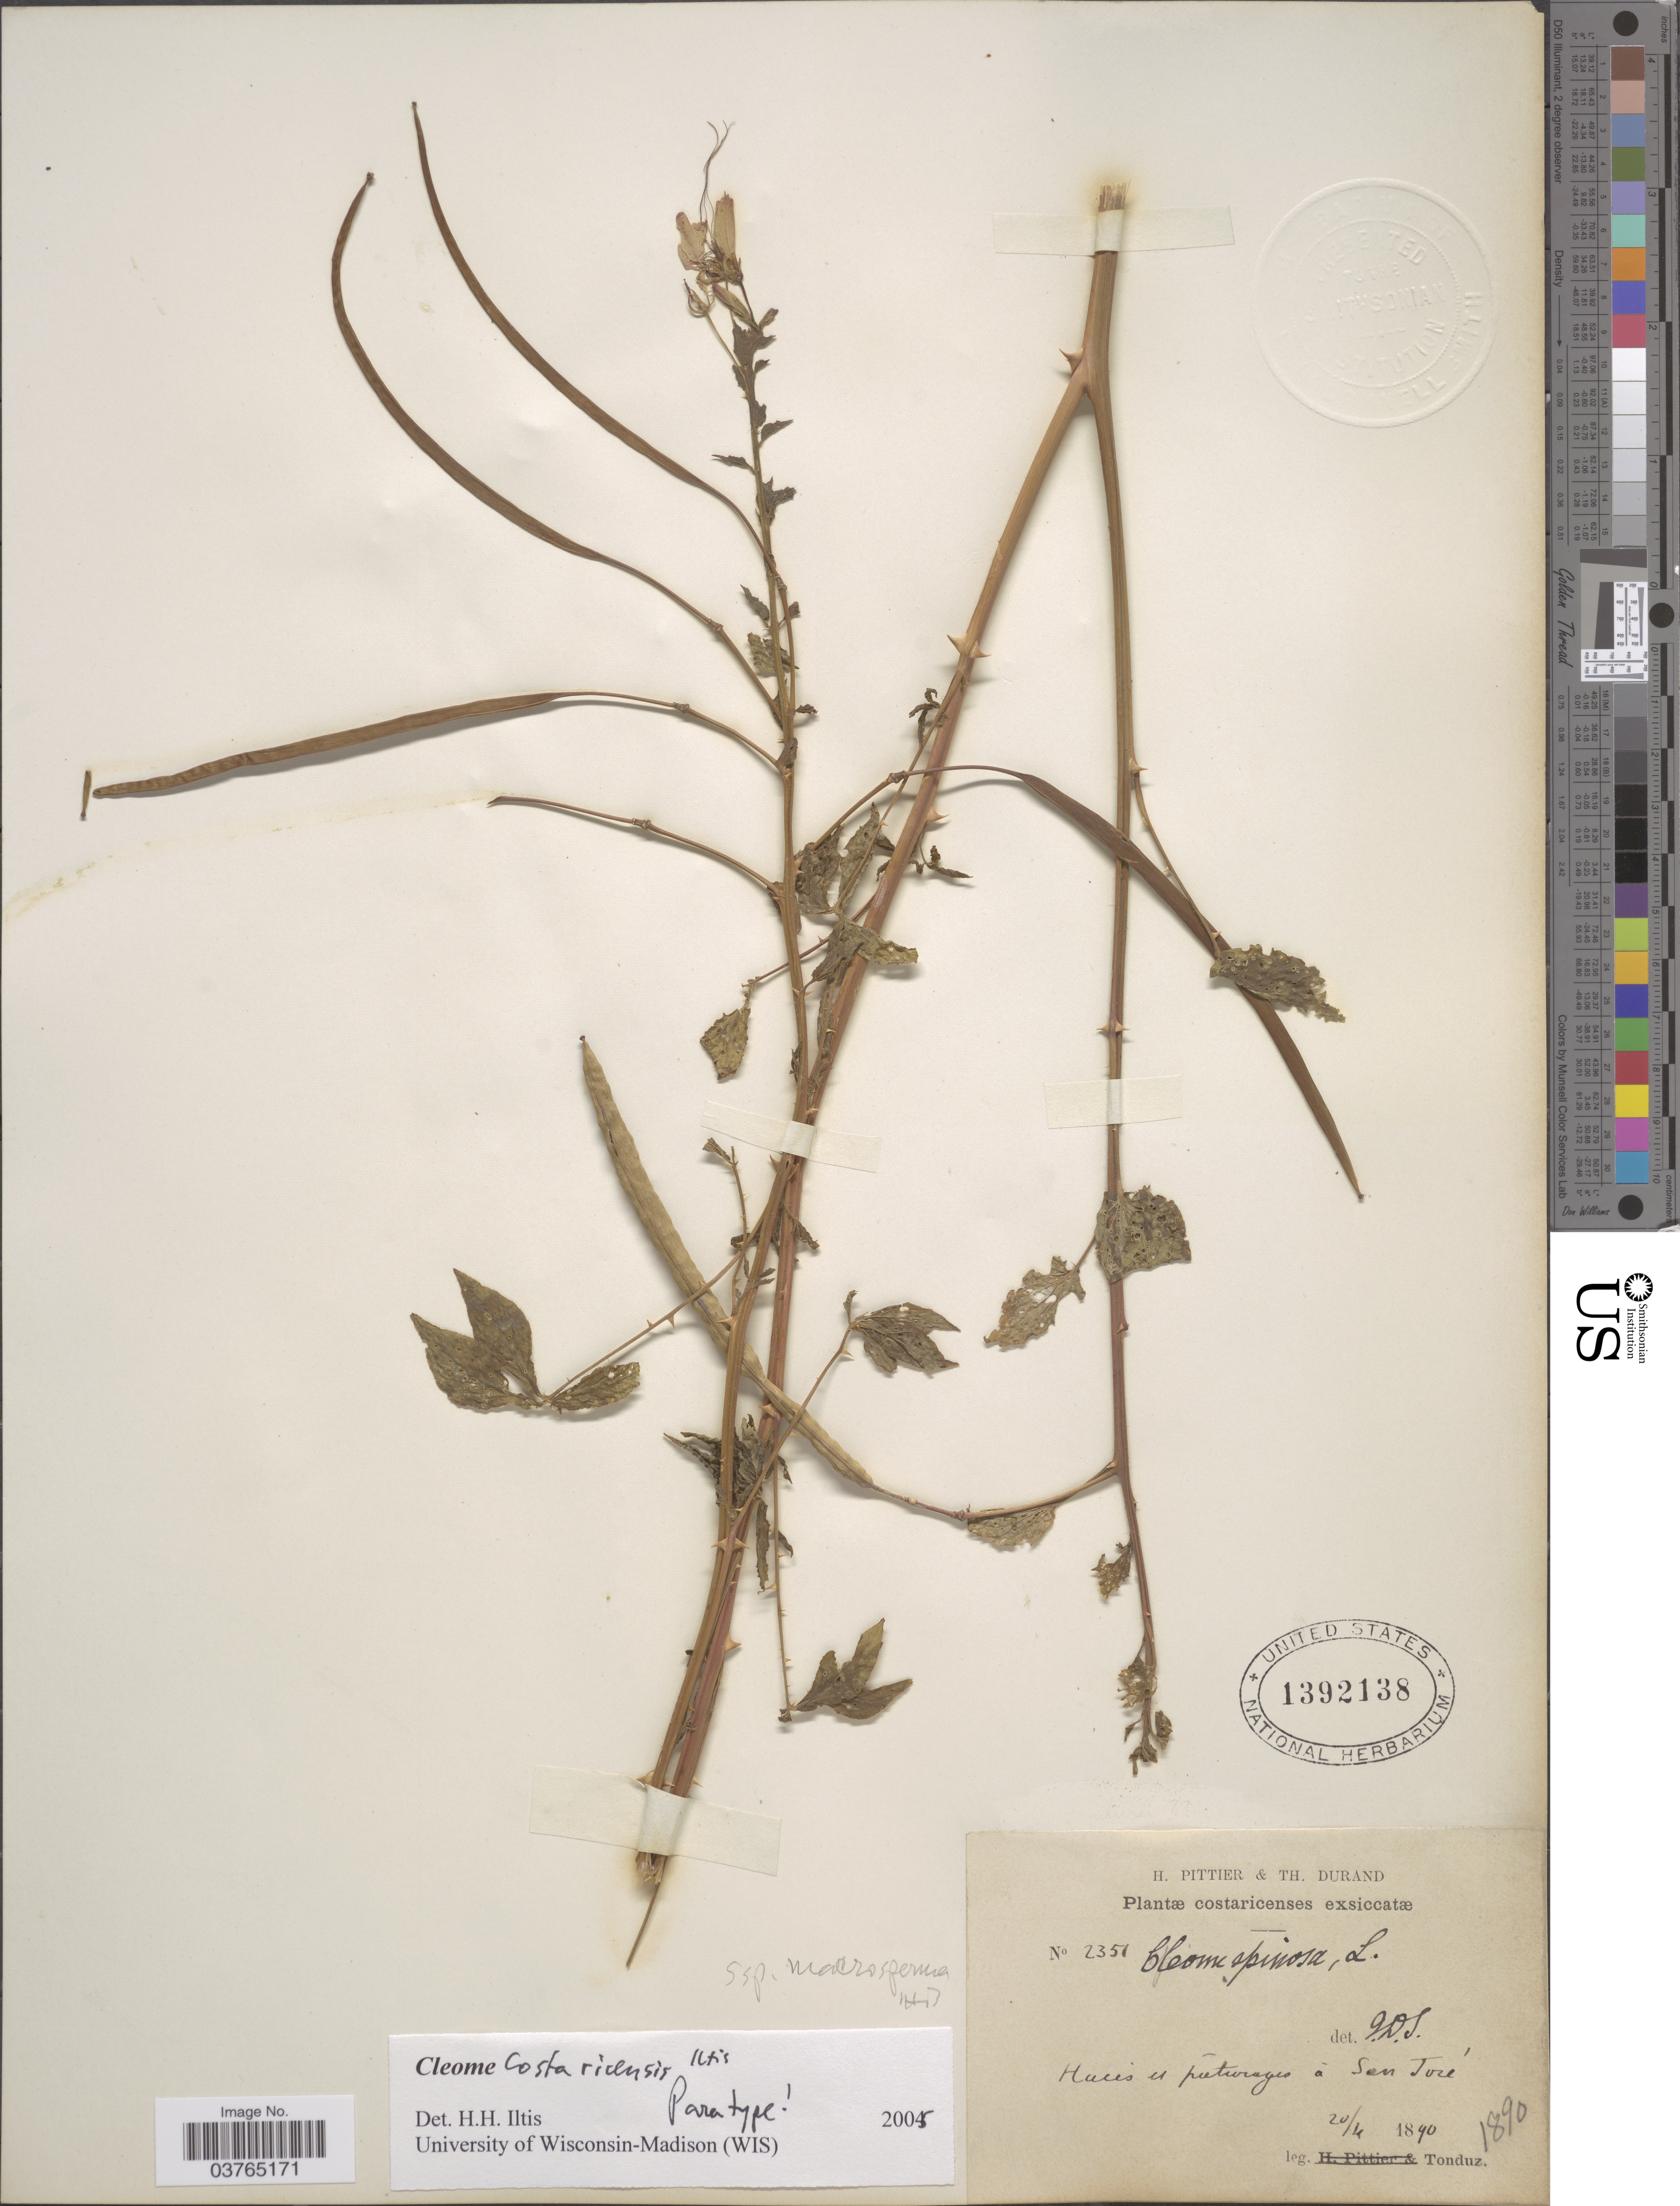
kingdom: Plantae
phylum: Tracheophyta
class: Magnoliopsida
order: Brassicales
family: Cleomaceae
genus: Tarenaya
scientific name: Tarenaya costaricensis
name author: (Iltis) Iltis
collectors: Tonduz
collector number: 2351/1890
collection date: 1890-04-20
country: Costa Rica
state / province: San José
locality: Haies et pâturages á San José.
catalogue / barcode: US 1392138